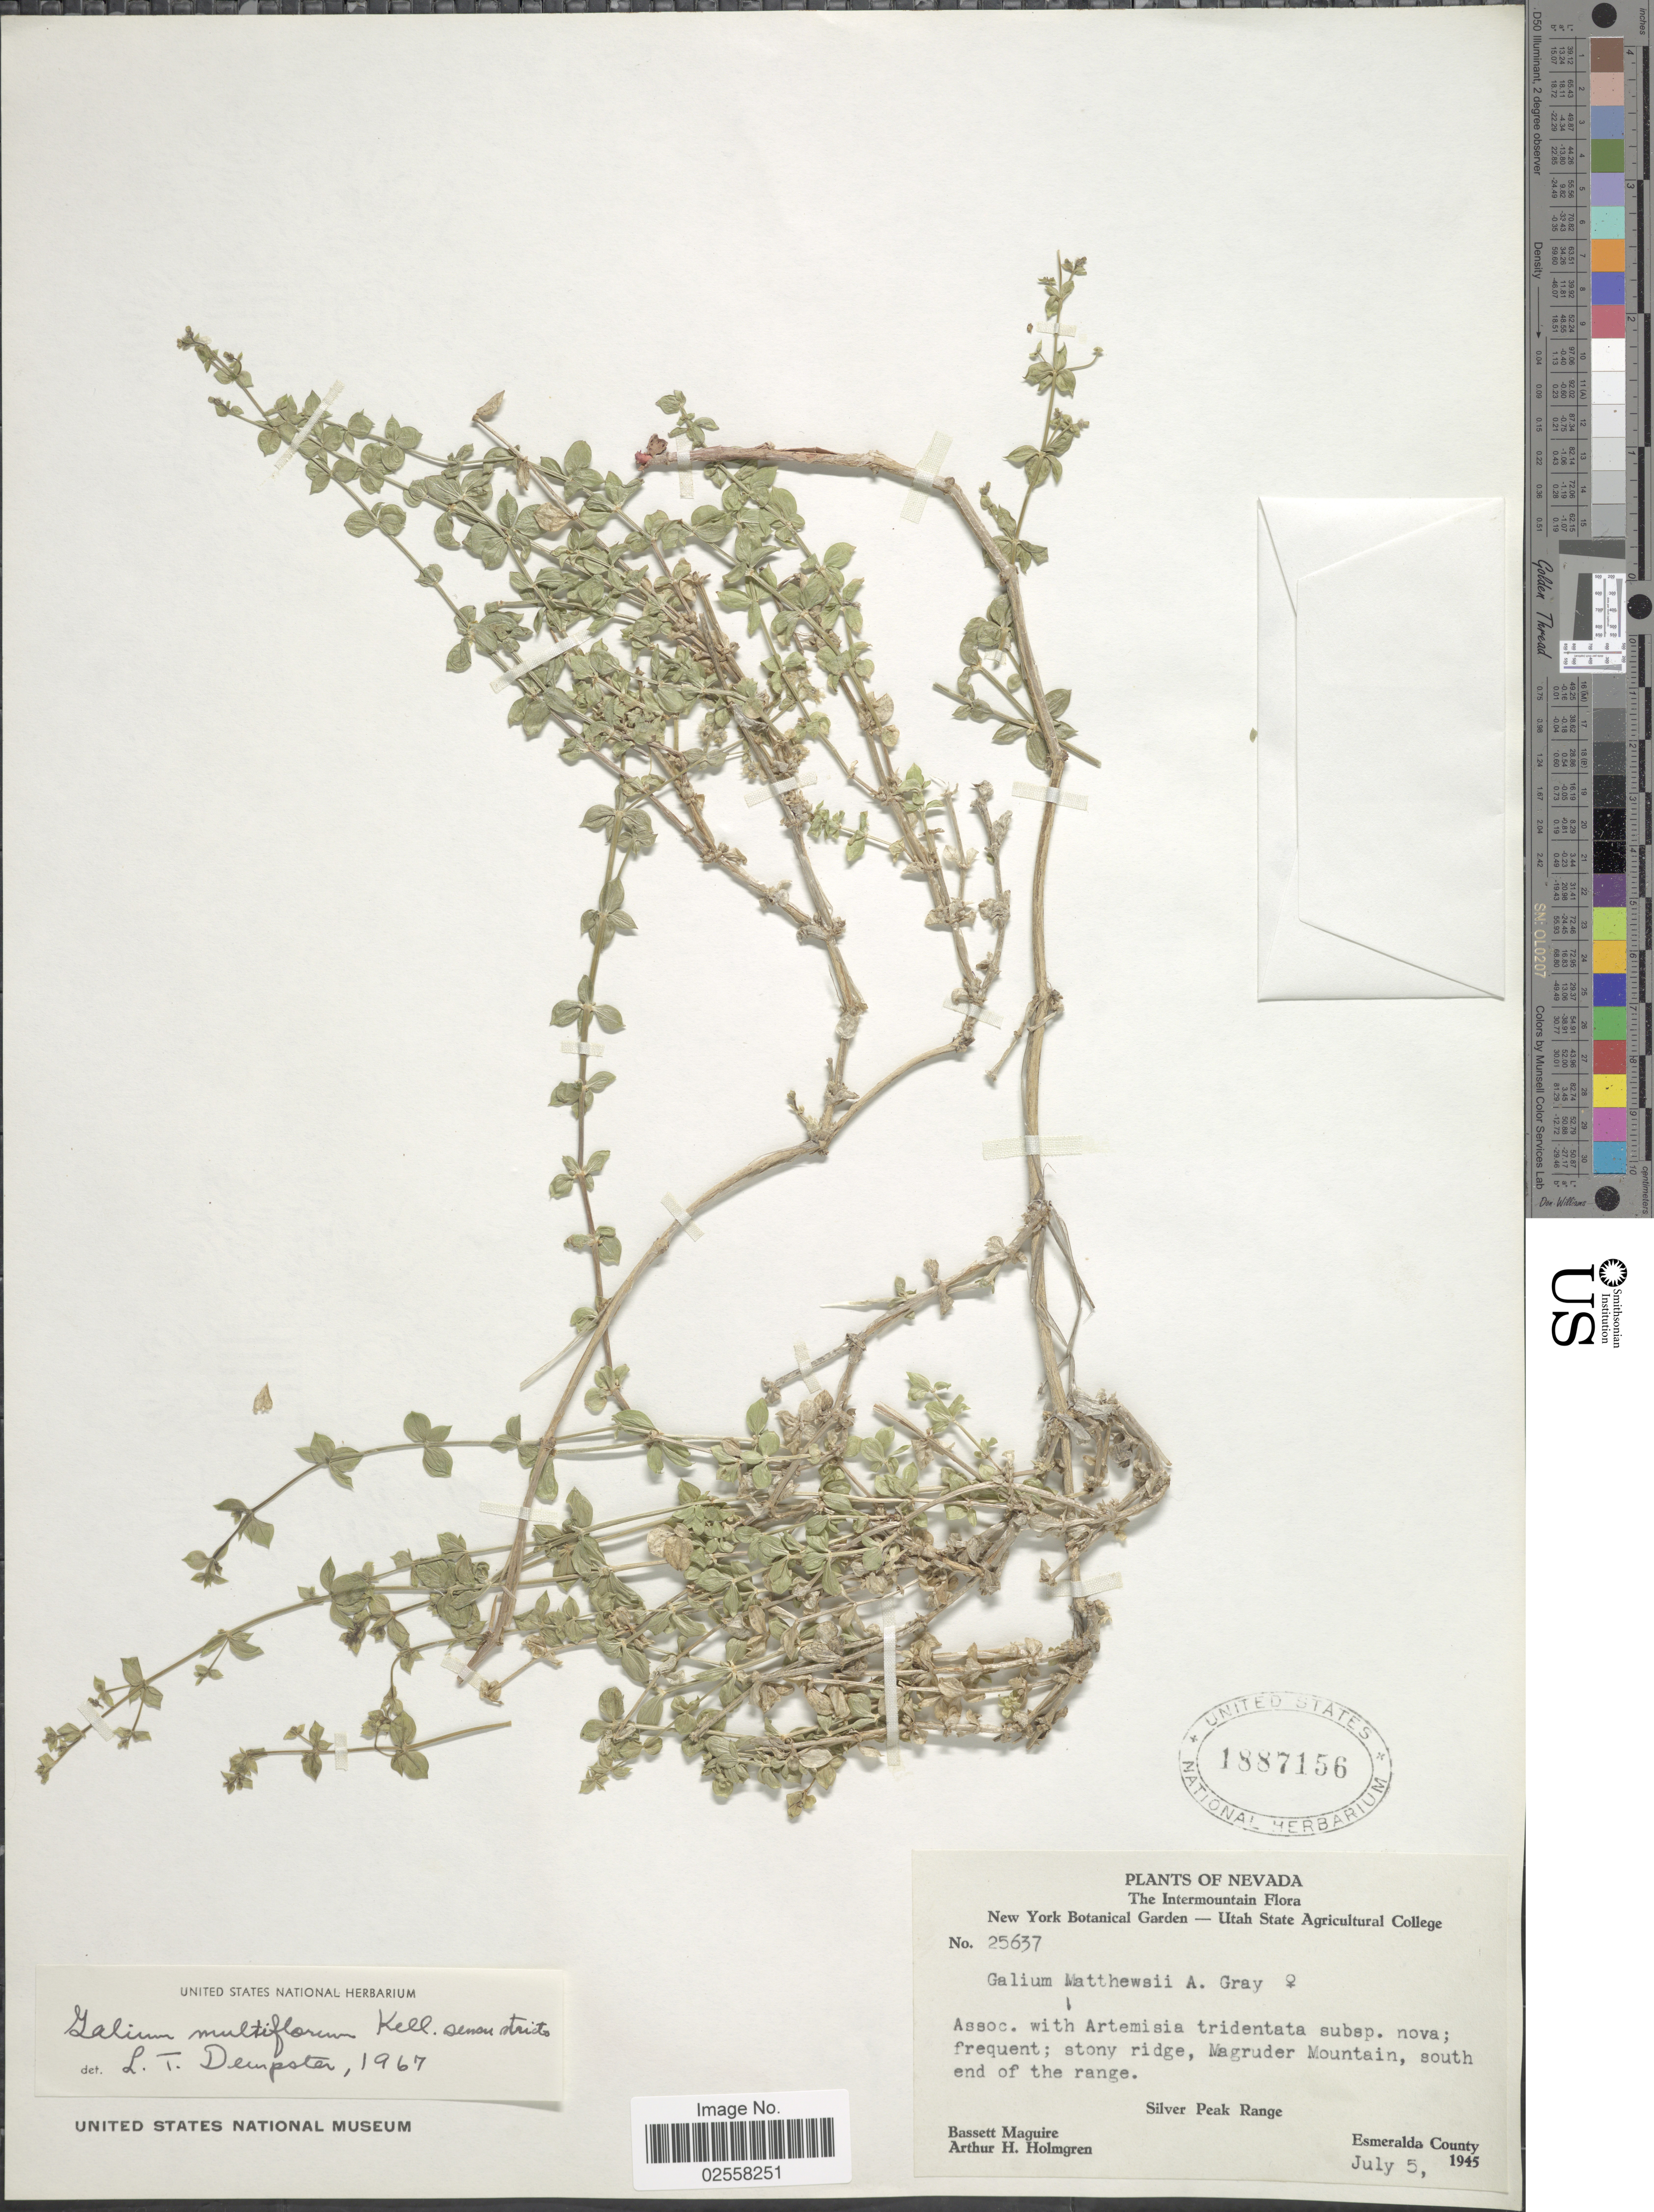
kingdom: Plantae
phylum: Tracheophyta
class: Magnoliopsida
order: Gentianales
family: Rubiaceae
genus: Galium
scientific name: Galium multiflorum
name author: Kellogg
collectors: B. Maguire & A. H. Holmgren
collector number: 25637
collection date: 1945-07-05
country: United States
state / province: Nevada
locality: Intermountain, Magruder Mountain, south end of the range, Silver Peak Range, Esmeralda County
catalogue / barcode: US 1887156